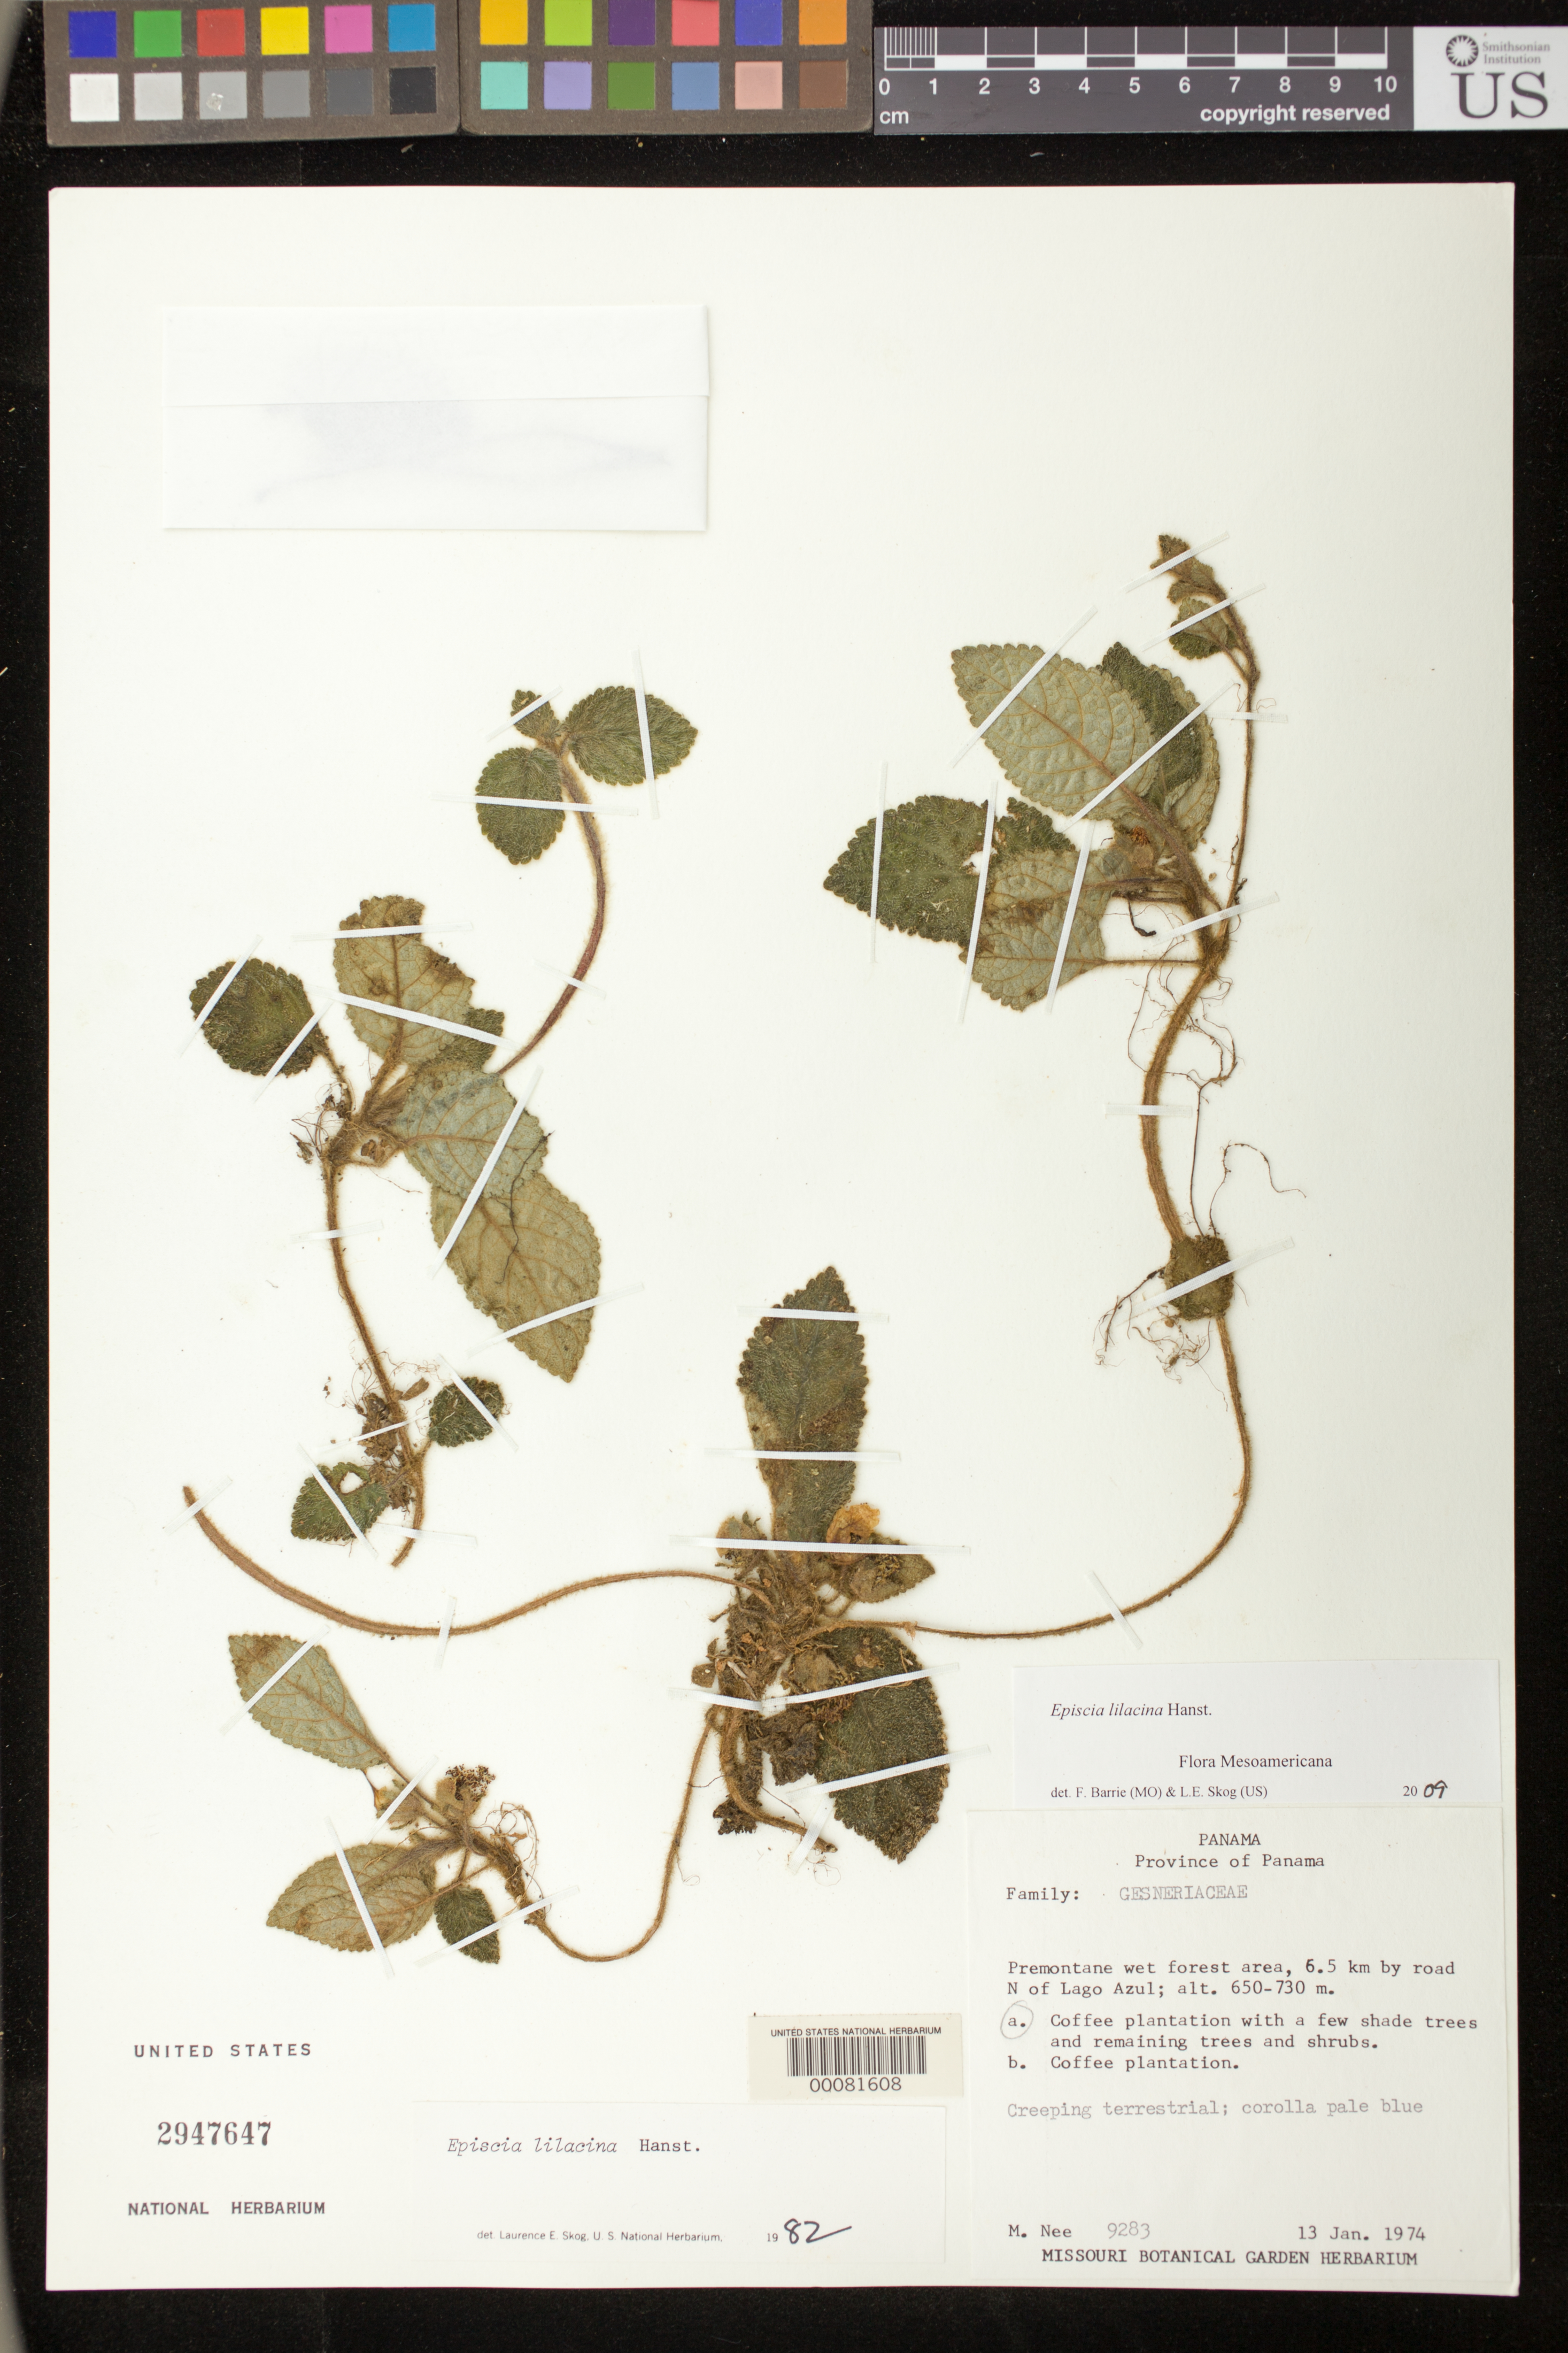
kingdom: Plantae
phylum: Tracheophyta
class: Magnoliopsida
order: Lamiales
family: Gesneriaceae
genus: Episcia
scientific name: Episcia lilacina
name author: Hanst.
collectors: M. Nee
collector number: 9283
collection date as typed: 13 Jan 1974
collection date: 1974-01-13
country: Panama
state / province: Panamá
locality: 6.5 km by road N of Lago Azul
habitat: Premontane wet forest area; coffee plantation with a few shade trees & remaining shrubs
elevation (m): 650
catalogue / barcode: US 2947647